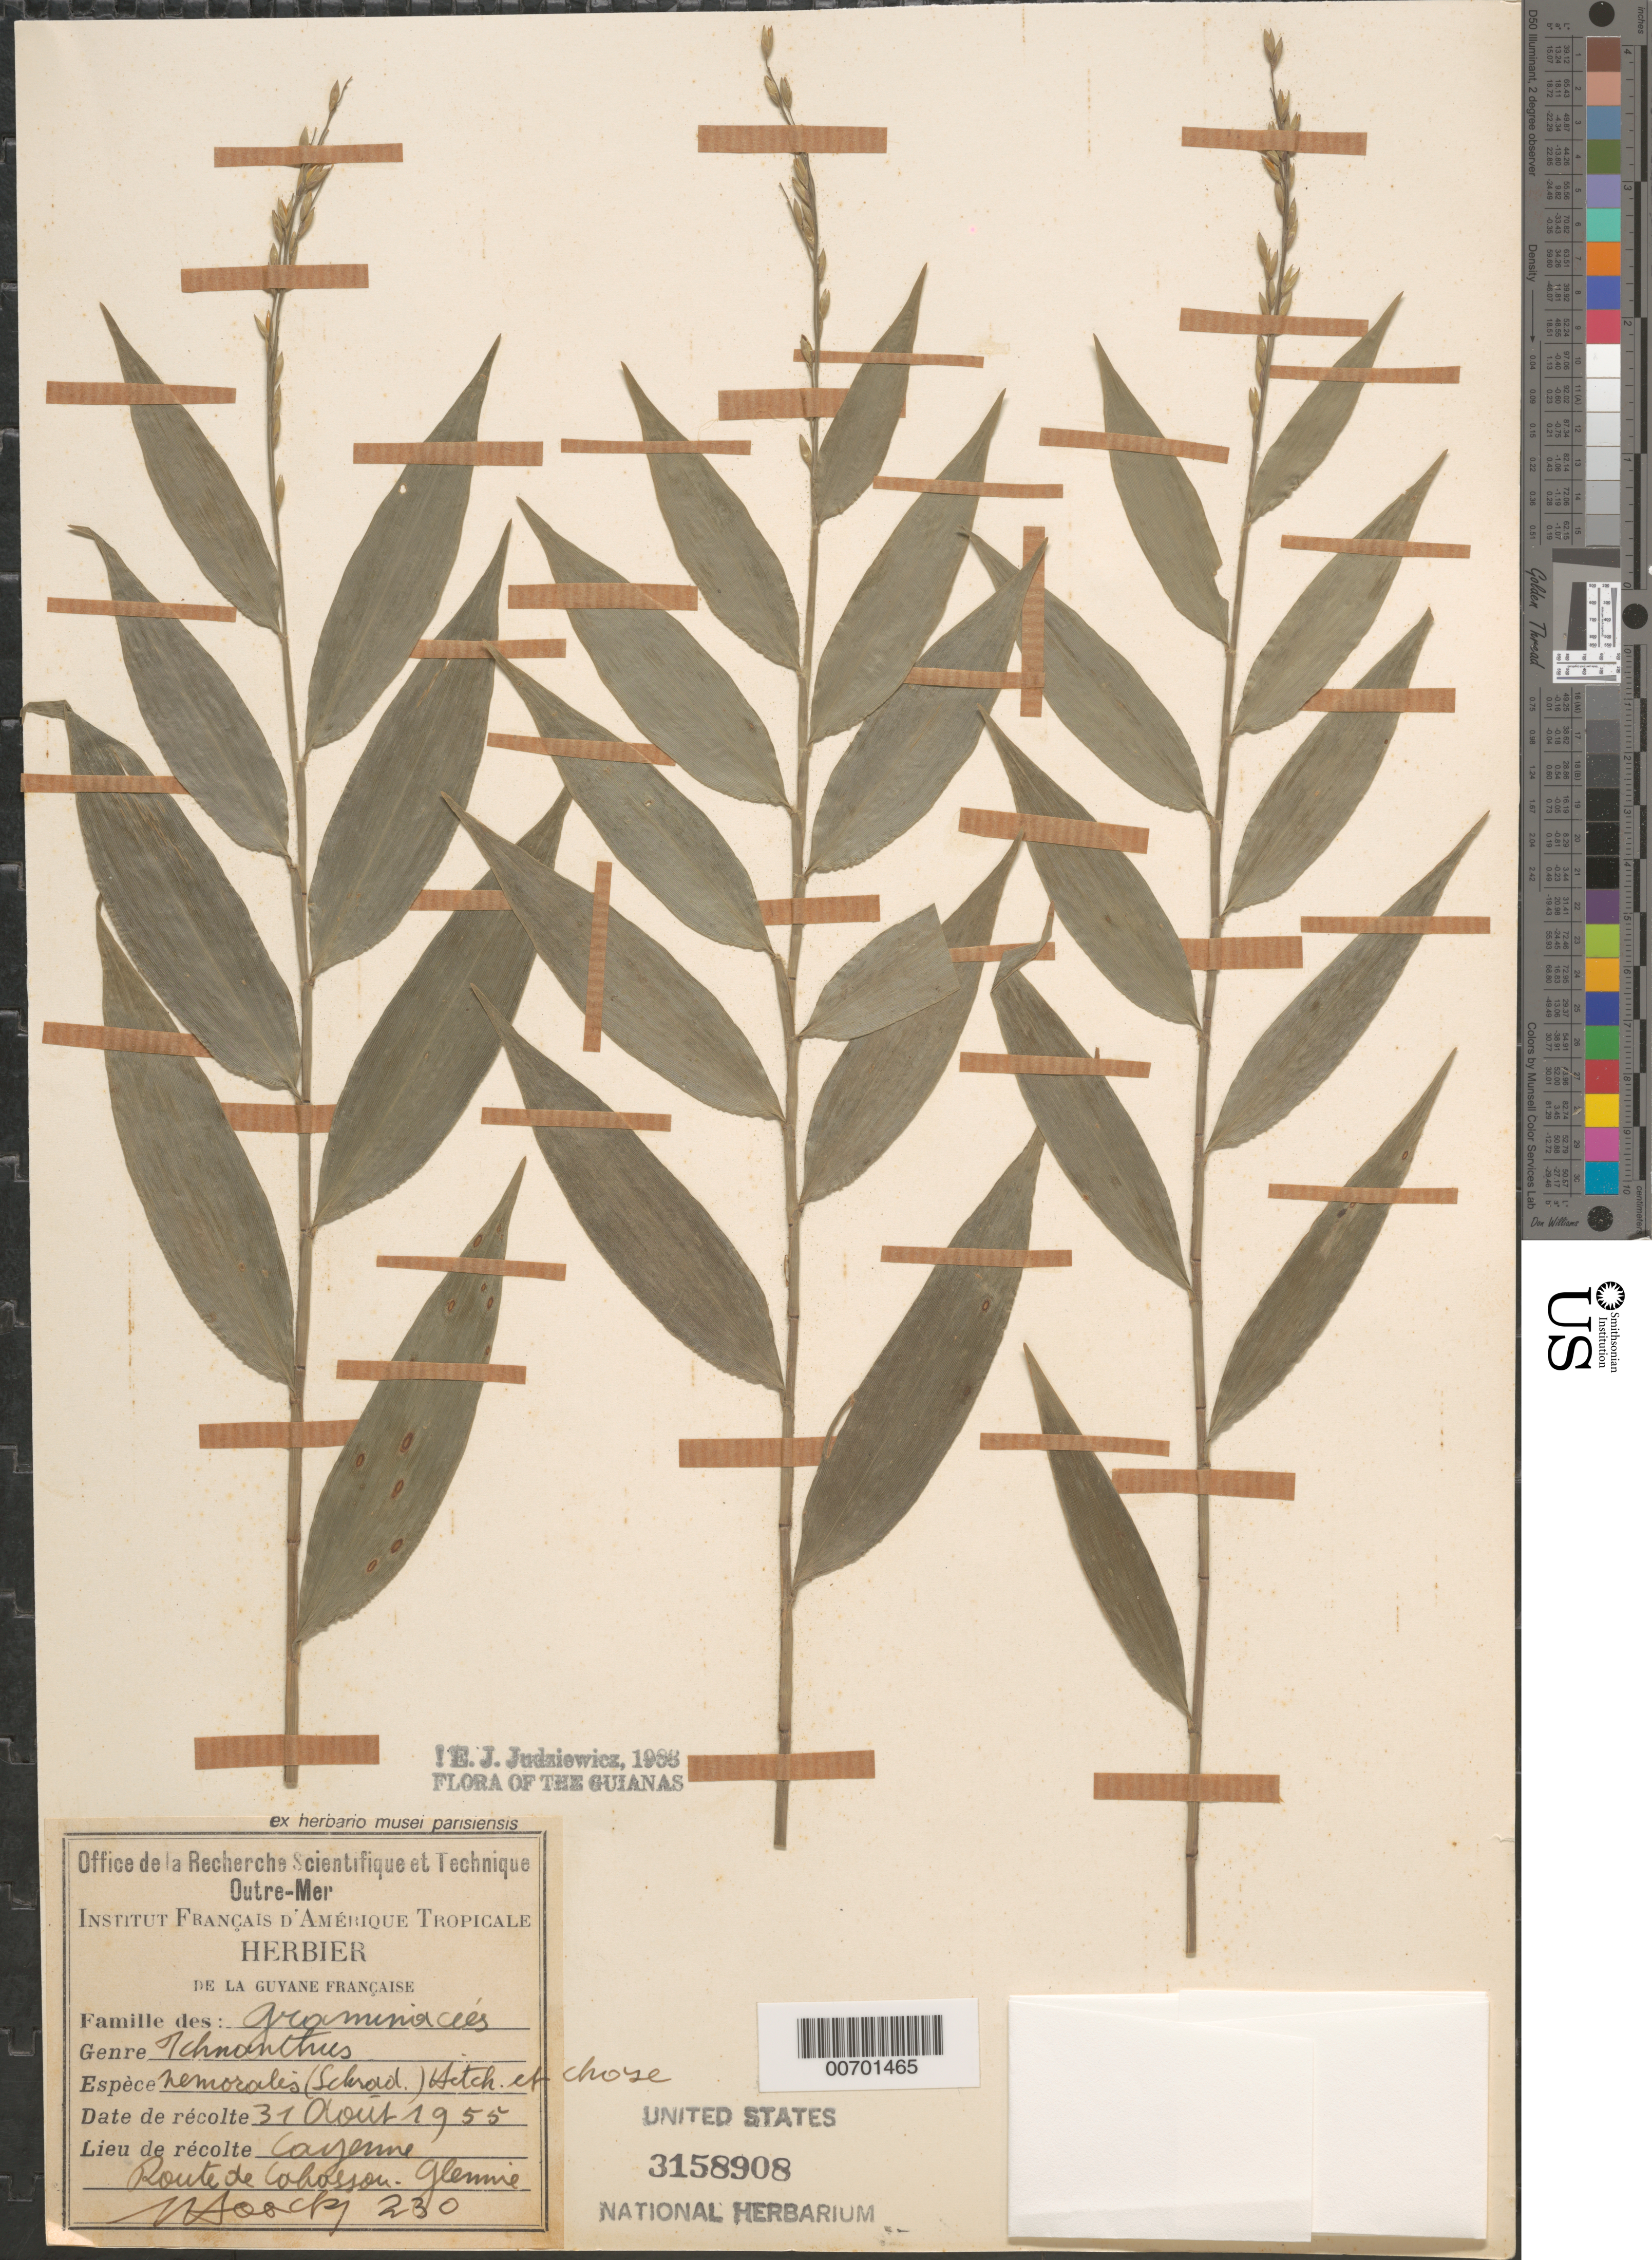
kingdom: Plantae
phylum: Tracheophyta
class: Liliopsida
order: Poales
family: Poaceae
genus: Ichnanthus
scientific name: Ichnanthus nemoralis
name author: (Schrad.) Hitchc. & Chase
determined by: Judziewicz, E. J.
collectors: J. Hoock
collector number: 230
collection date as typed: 31-Aug-55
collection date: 1955-08-31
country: French Guiana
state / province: Cayenne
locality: Cayenne, route de Cabassou Glennie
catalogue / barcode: US 3158908